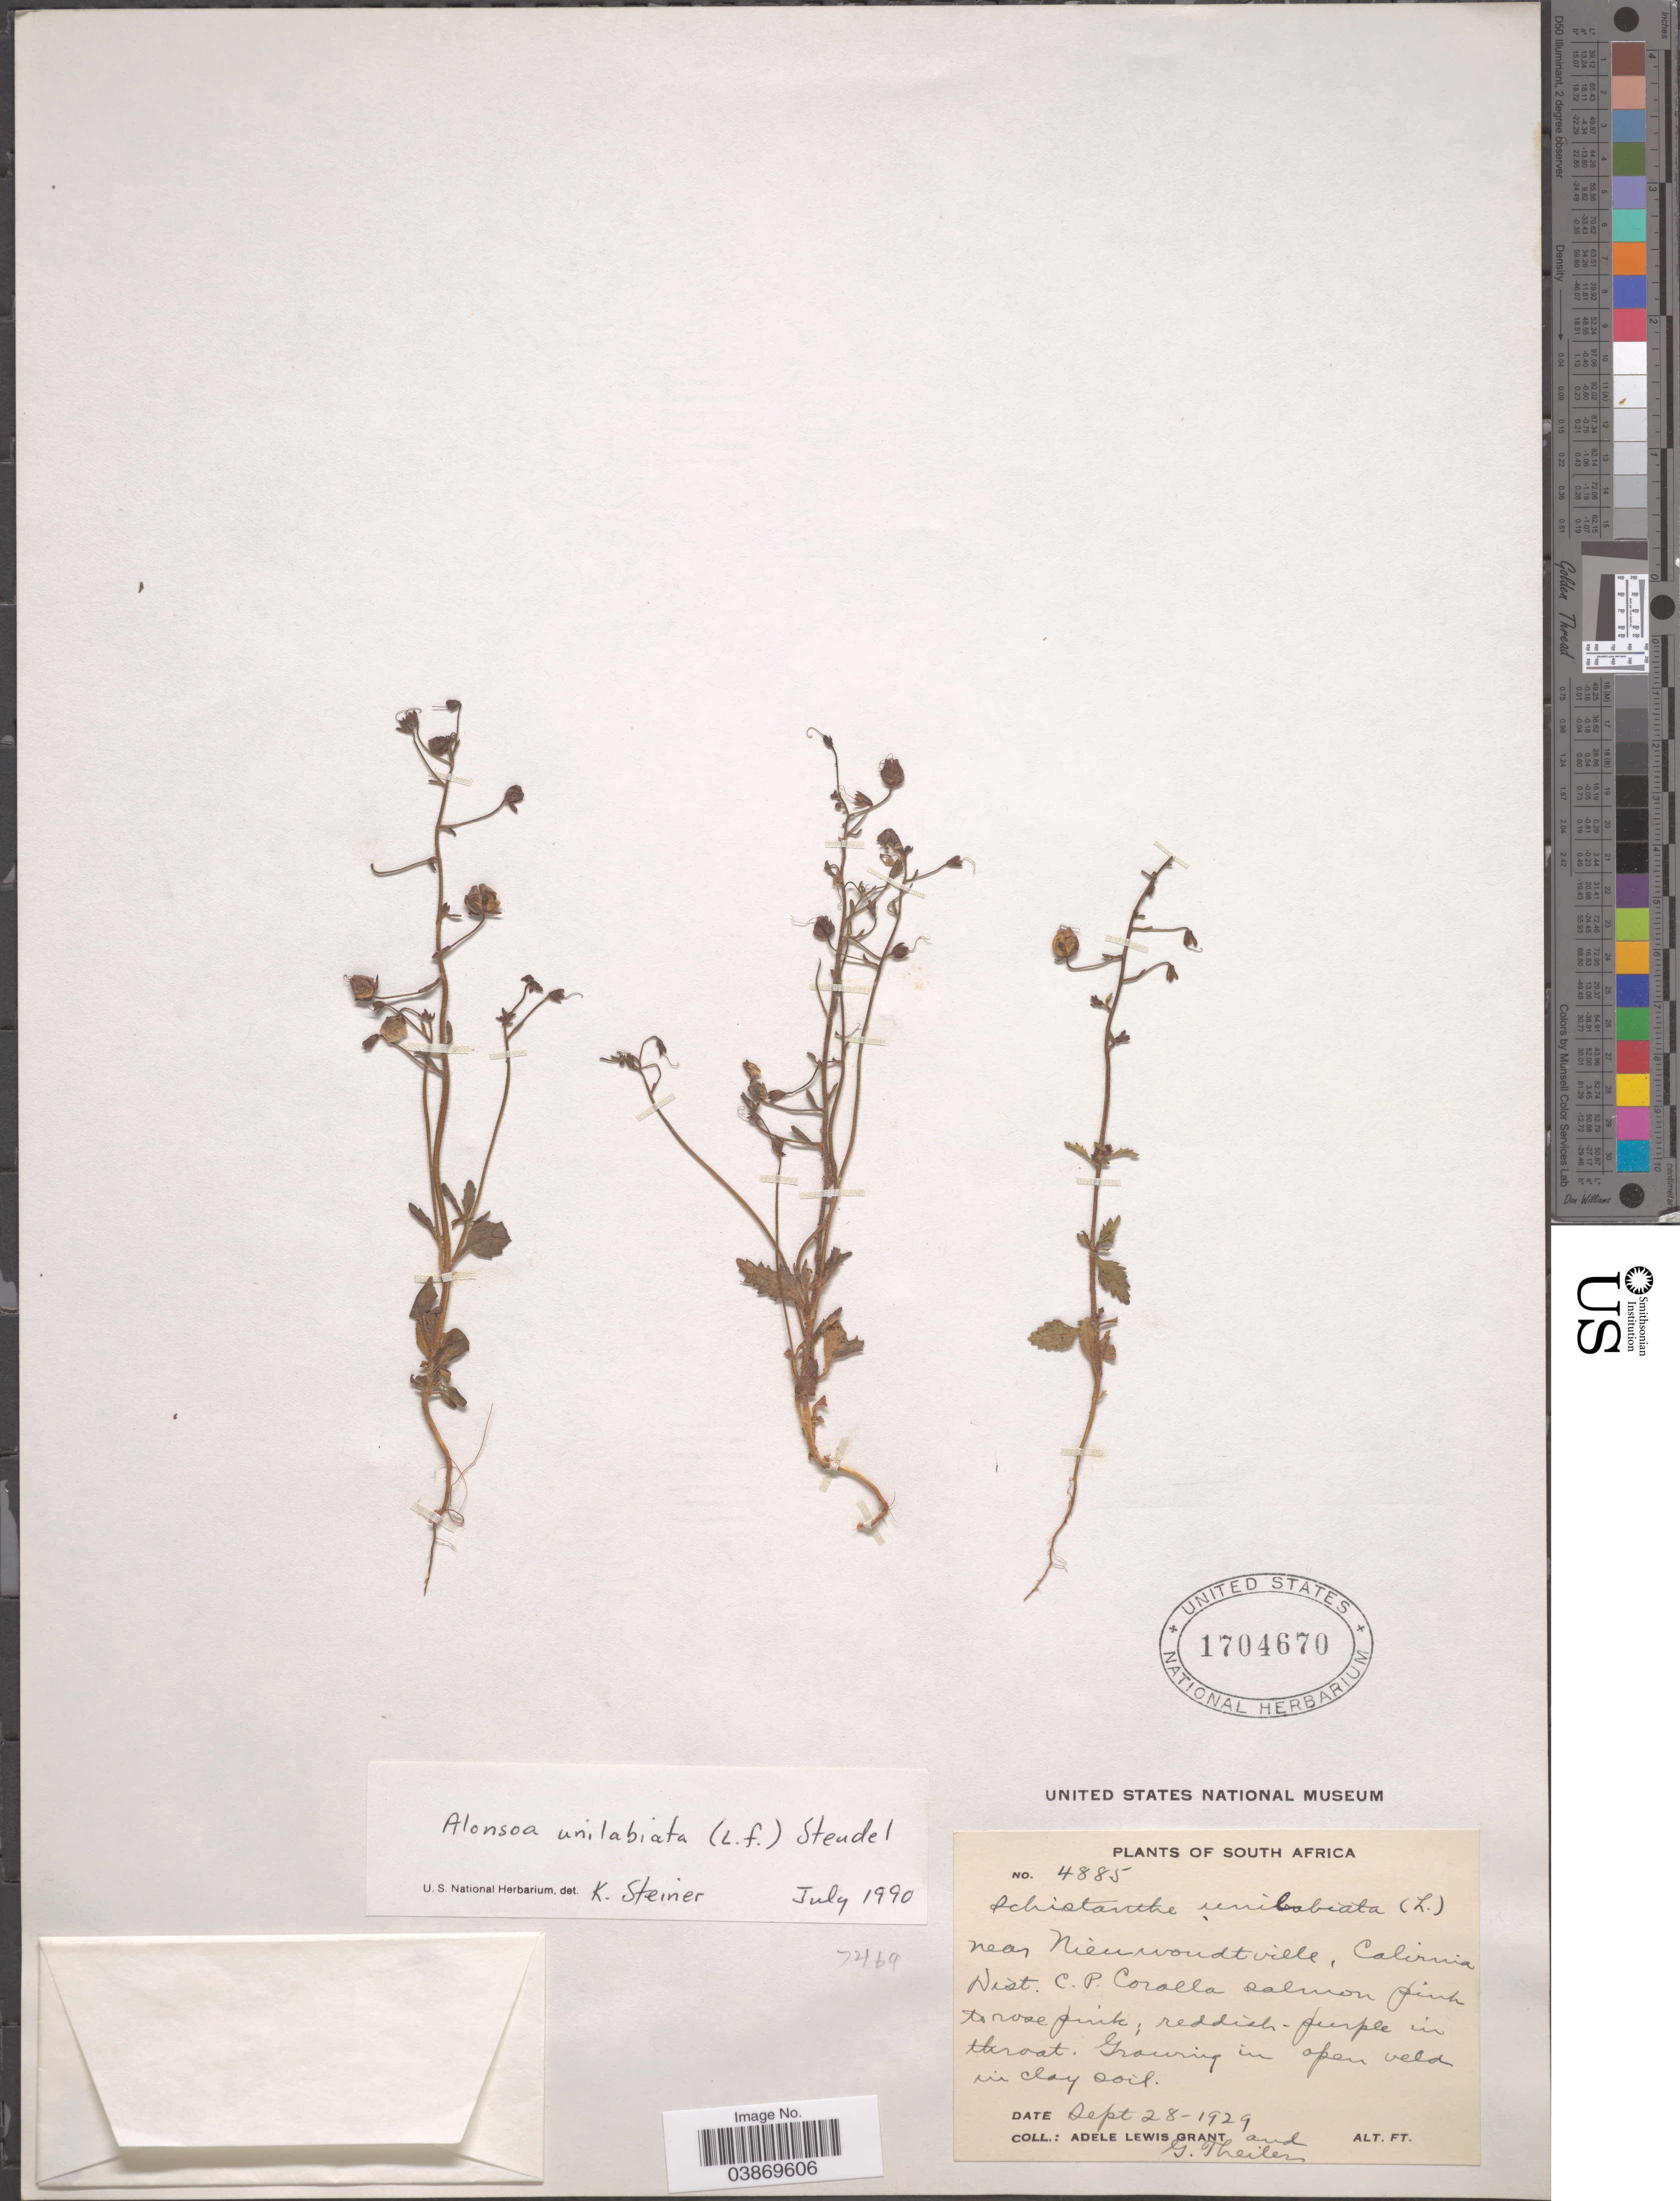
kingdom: Plantae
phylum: Tracheophyta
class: Magnoliopsida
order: Lamiales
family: Scrophulariaceae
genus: Alonsoa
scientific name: Alonsoa unilabiata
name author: Ruiz & Pav. ex Steud.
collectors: A. L. Grant & G. Theiler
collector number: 4885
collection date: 1929-09-28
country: South Africa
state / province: Northern Cape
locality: Near Nieuwoudtville, Calvinia Dist. C. P.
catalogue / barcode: US 1704670